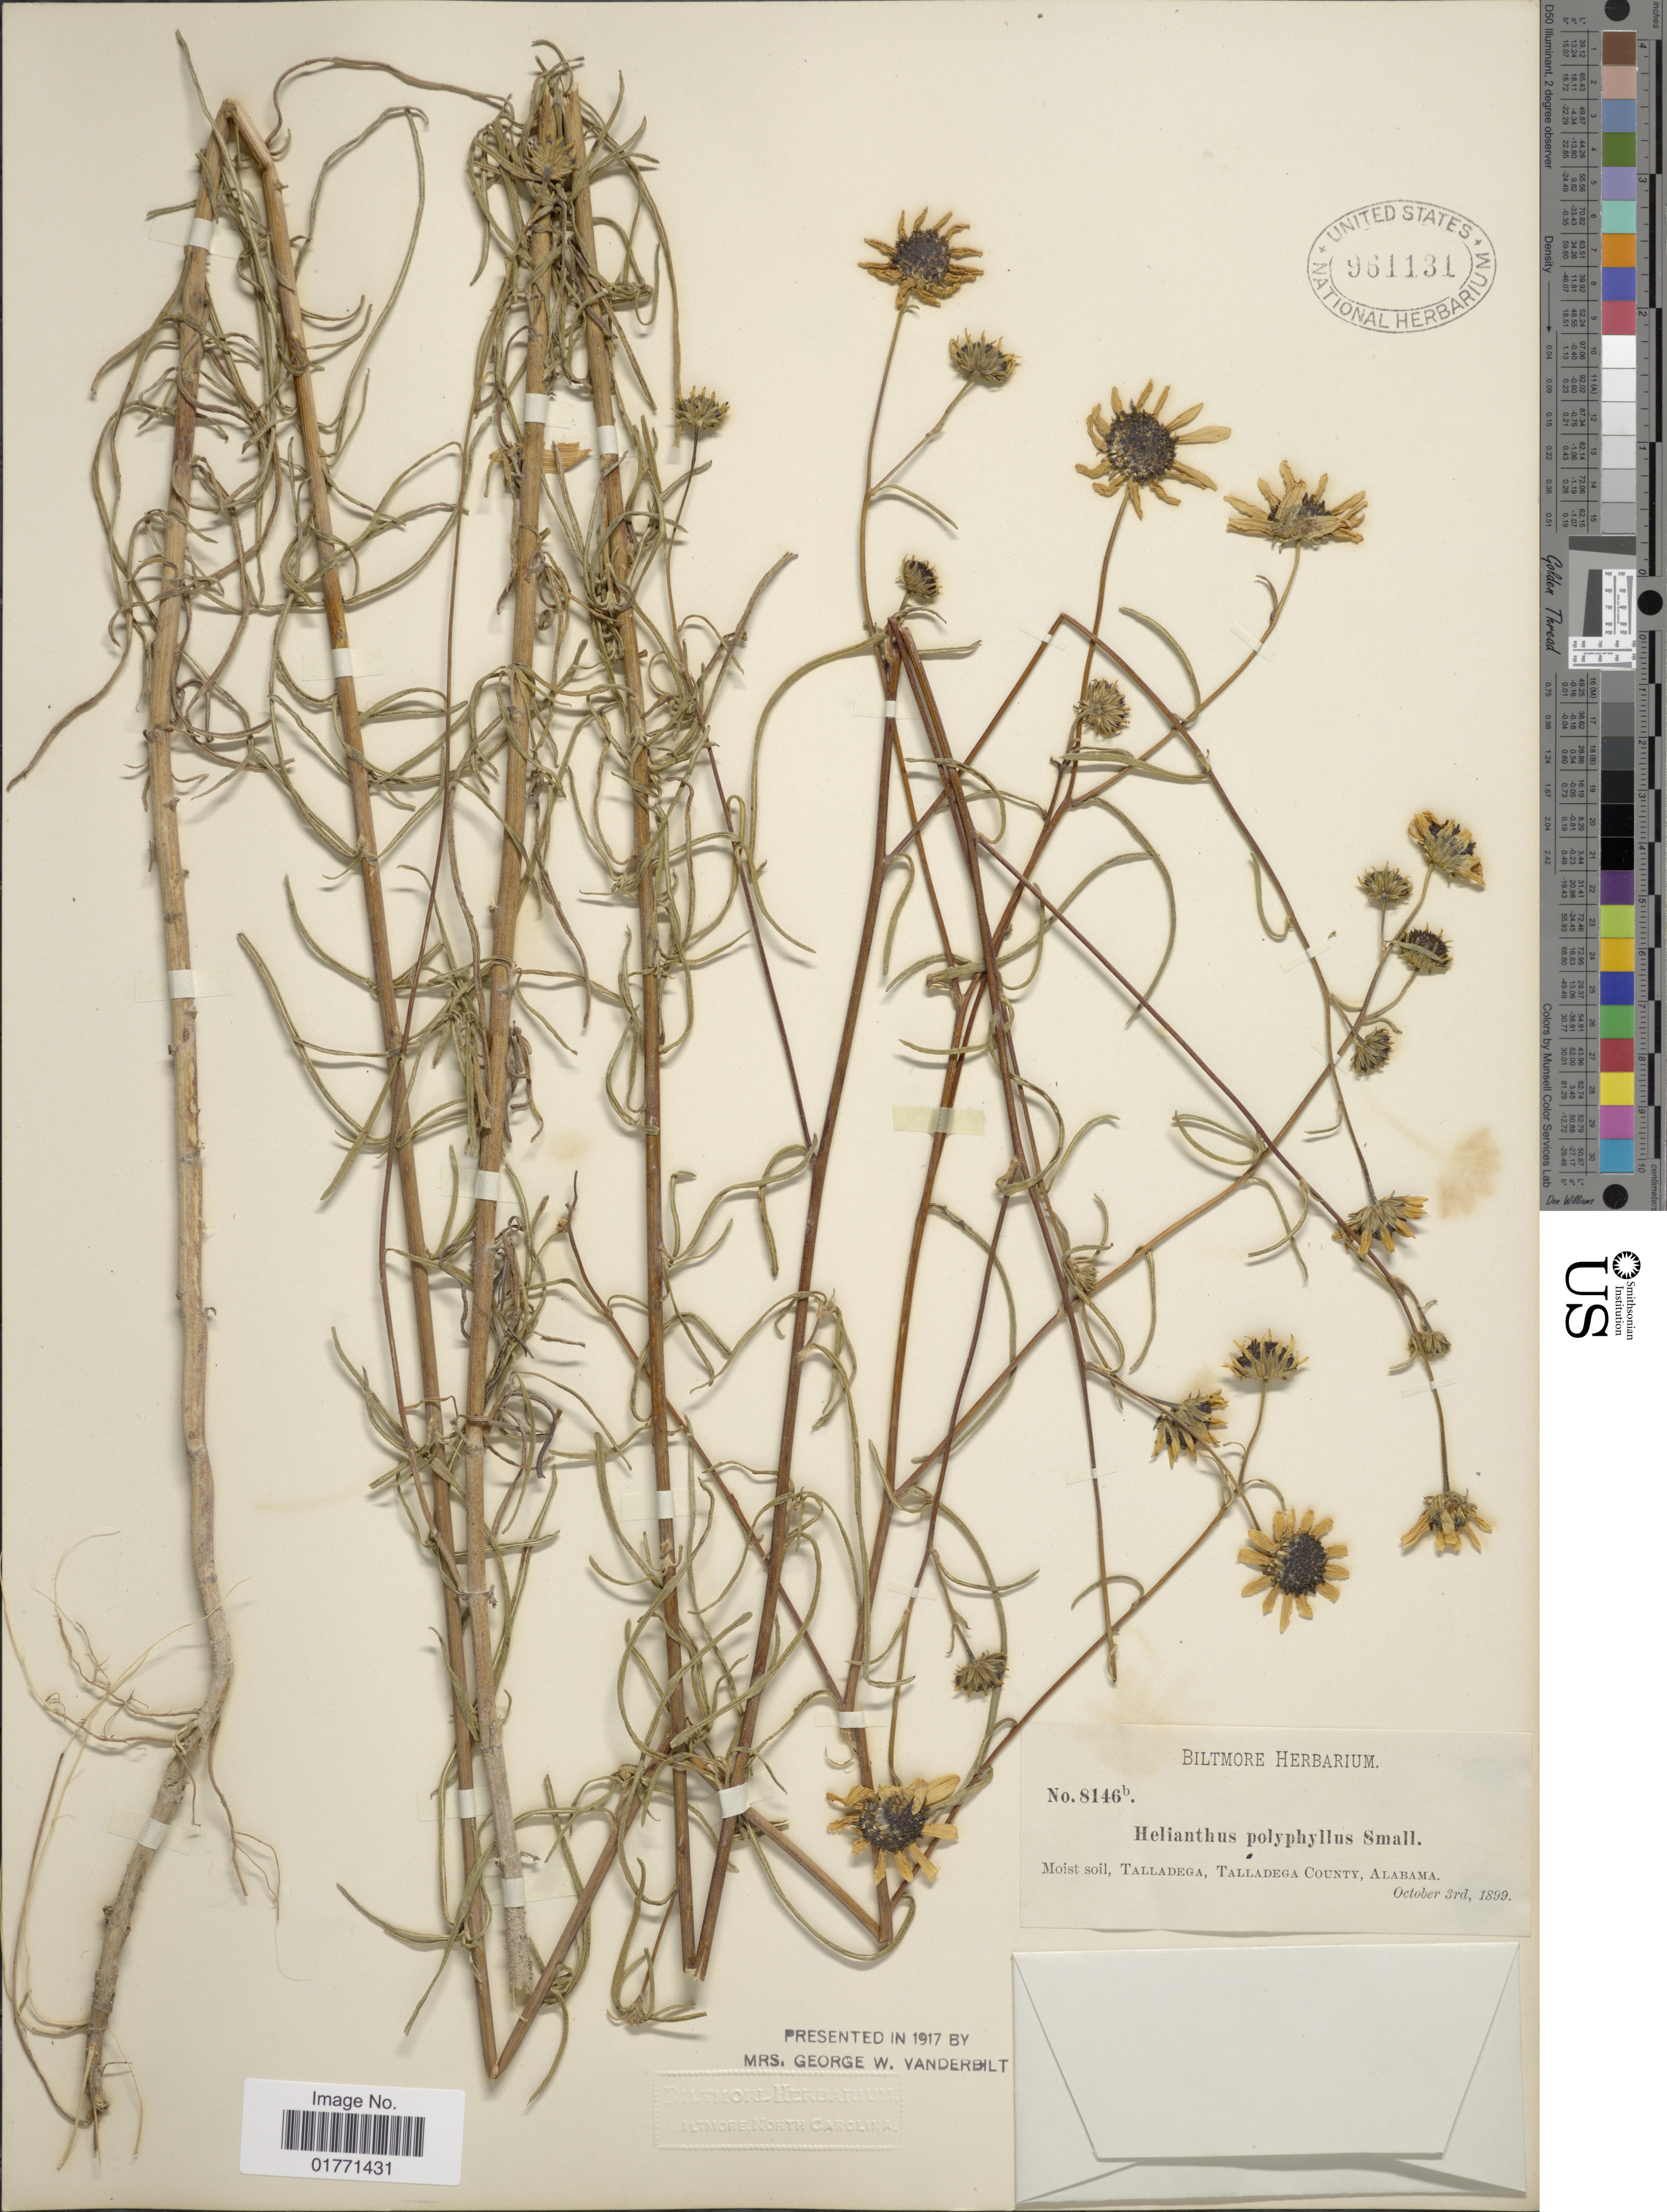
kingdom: Plantae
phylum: Tracheophyta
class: Magnoliopsida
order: Asterales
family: Asteraceae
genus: Helianthus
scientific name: Helianthus polyphyllus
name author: Small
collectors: ex herb. Biltmore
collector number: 8146b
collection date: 1899-10-03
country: United States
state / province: Alabama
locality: Moist soil, Talladega, Talladega County.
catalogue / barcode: US 961131